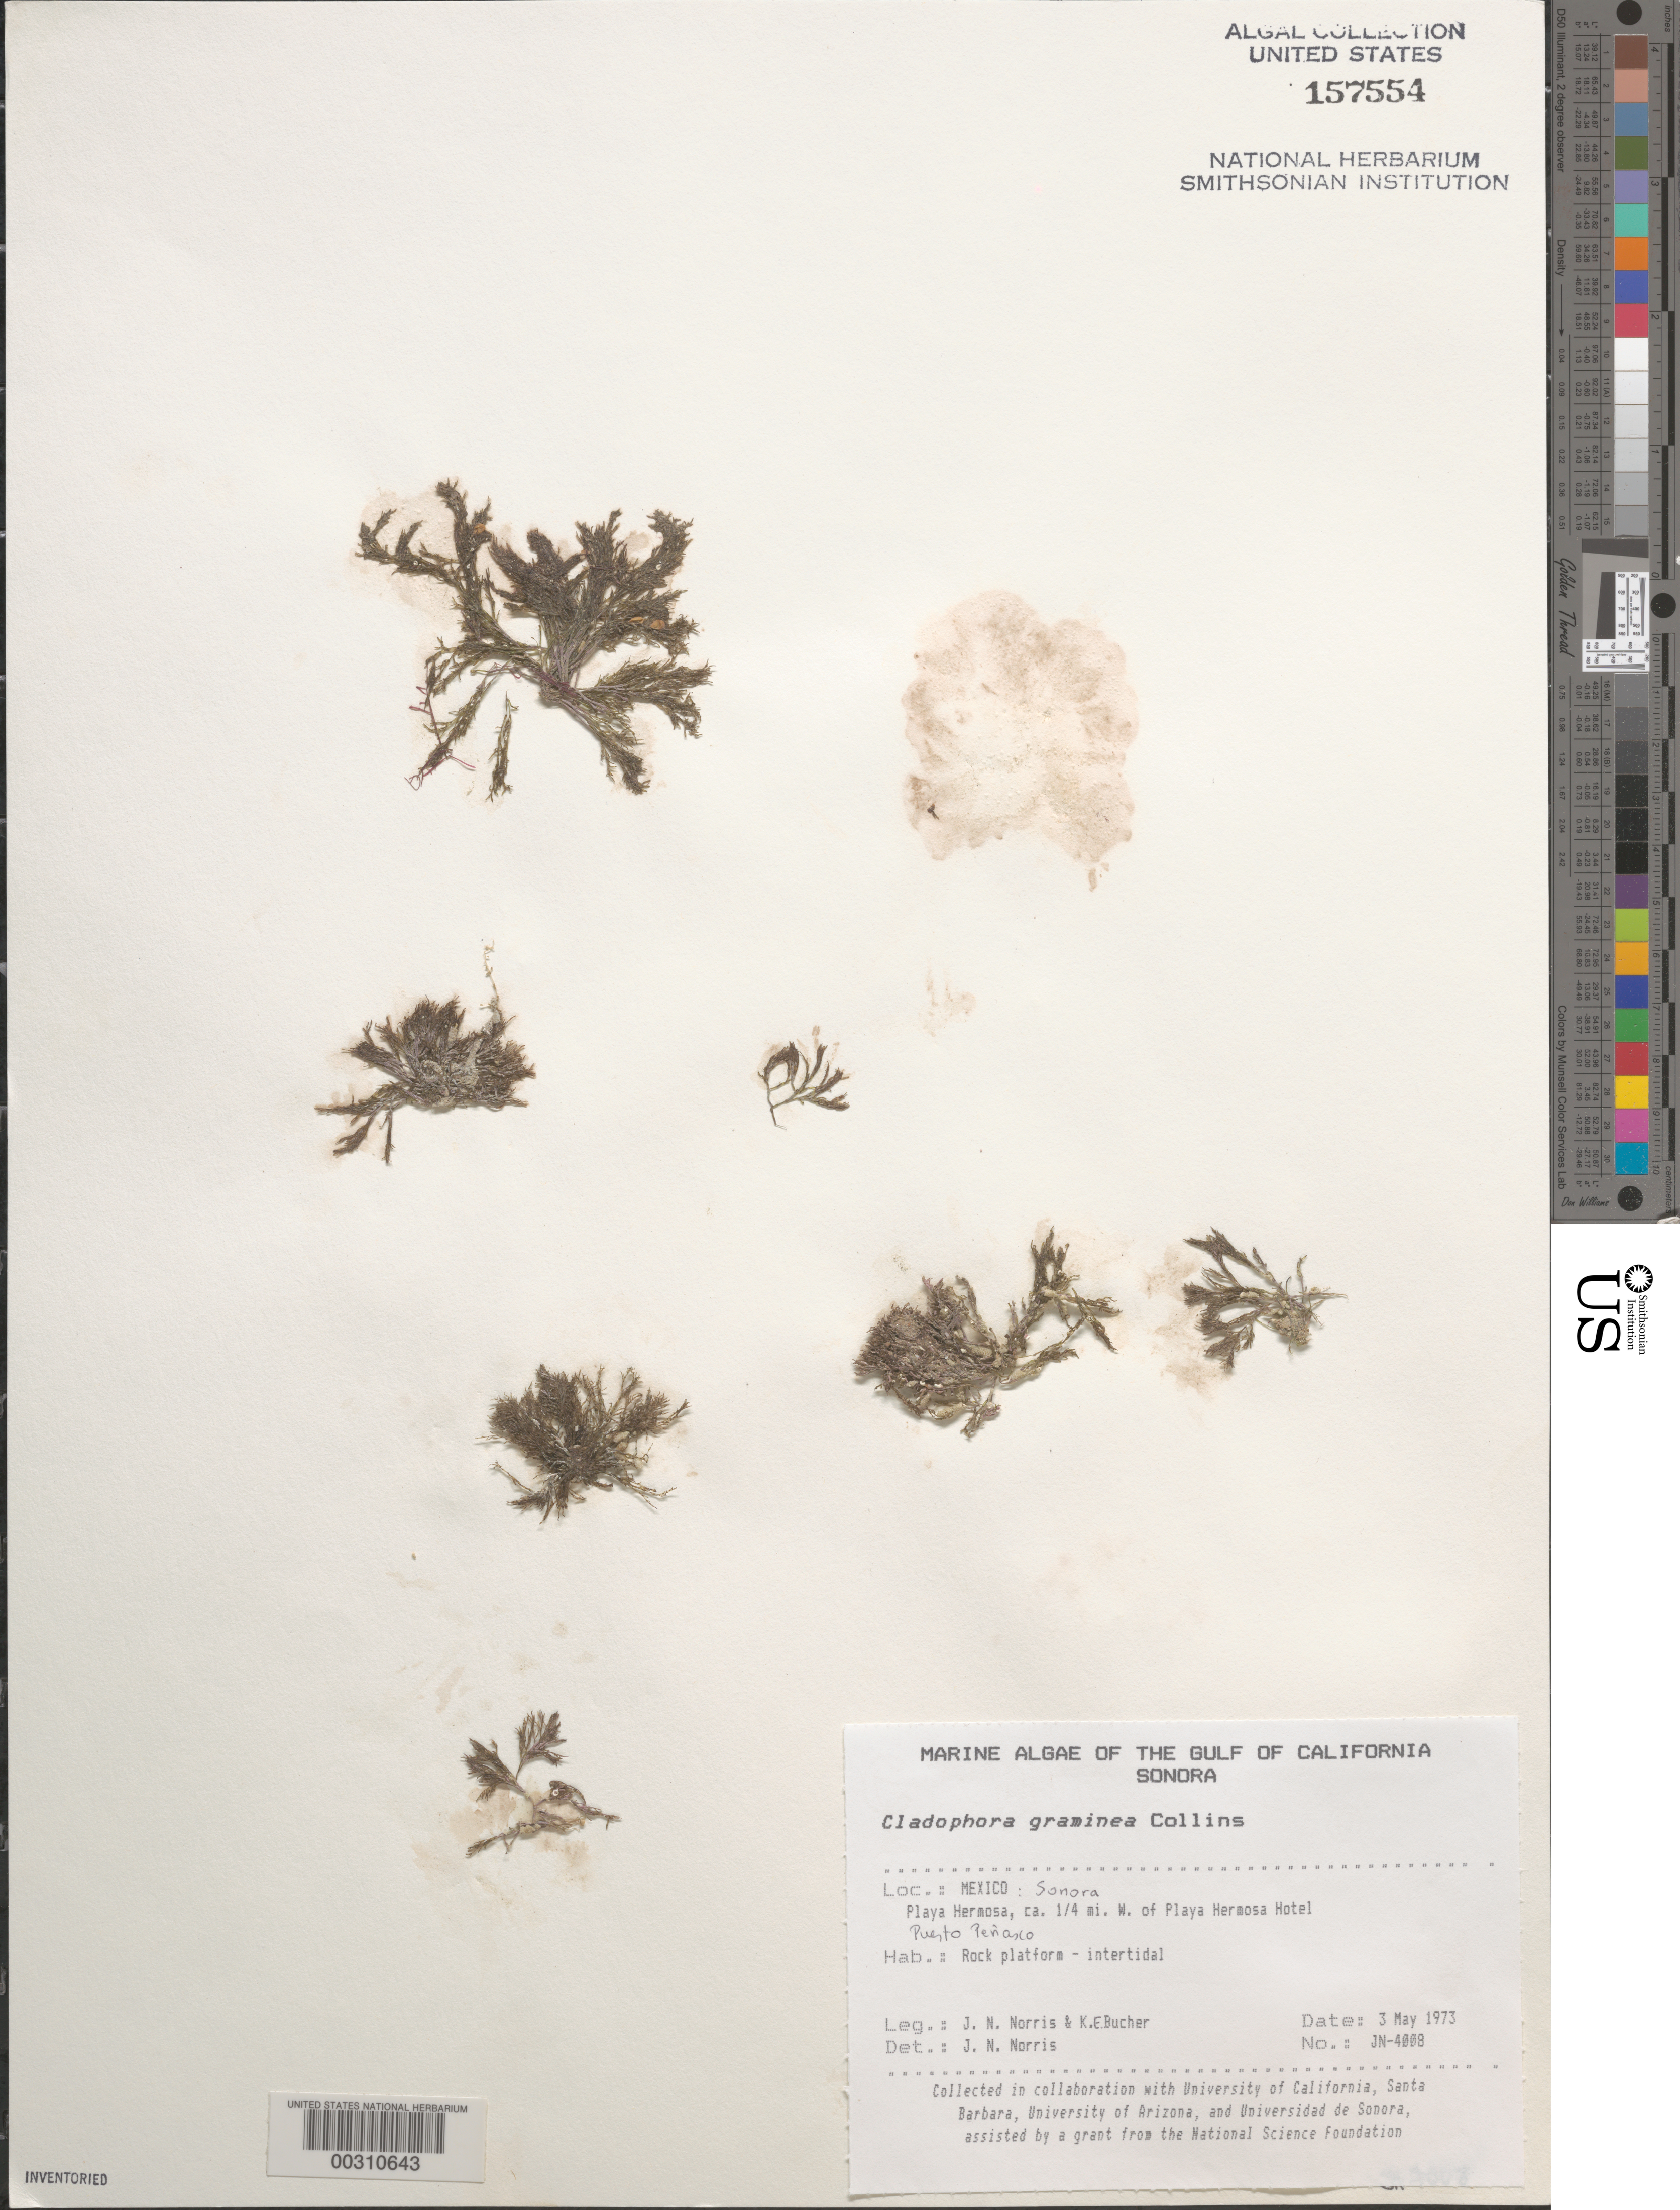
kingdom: Plantae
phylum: Chlorophyta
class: Ulvophyceae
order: Cladophorales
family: Cladophoraceae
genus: Cladophora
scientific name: Cladophora graminea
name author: Collins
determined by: Norris, James N.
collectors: J. N. Norris & K. E. Bucher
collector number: JN-4008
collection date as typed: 03 May 1973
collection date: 1973-05-03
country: Mexico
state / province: Sonora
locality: Playa Hermosa, Puerto Penasco, ca. 0.25 mile west of Playa Hermosa Hotel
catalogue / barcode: US 157554